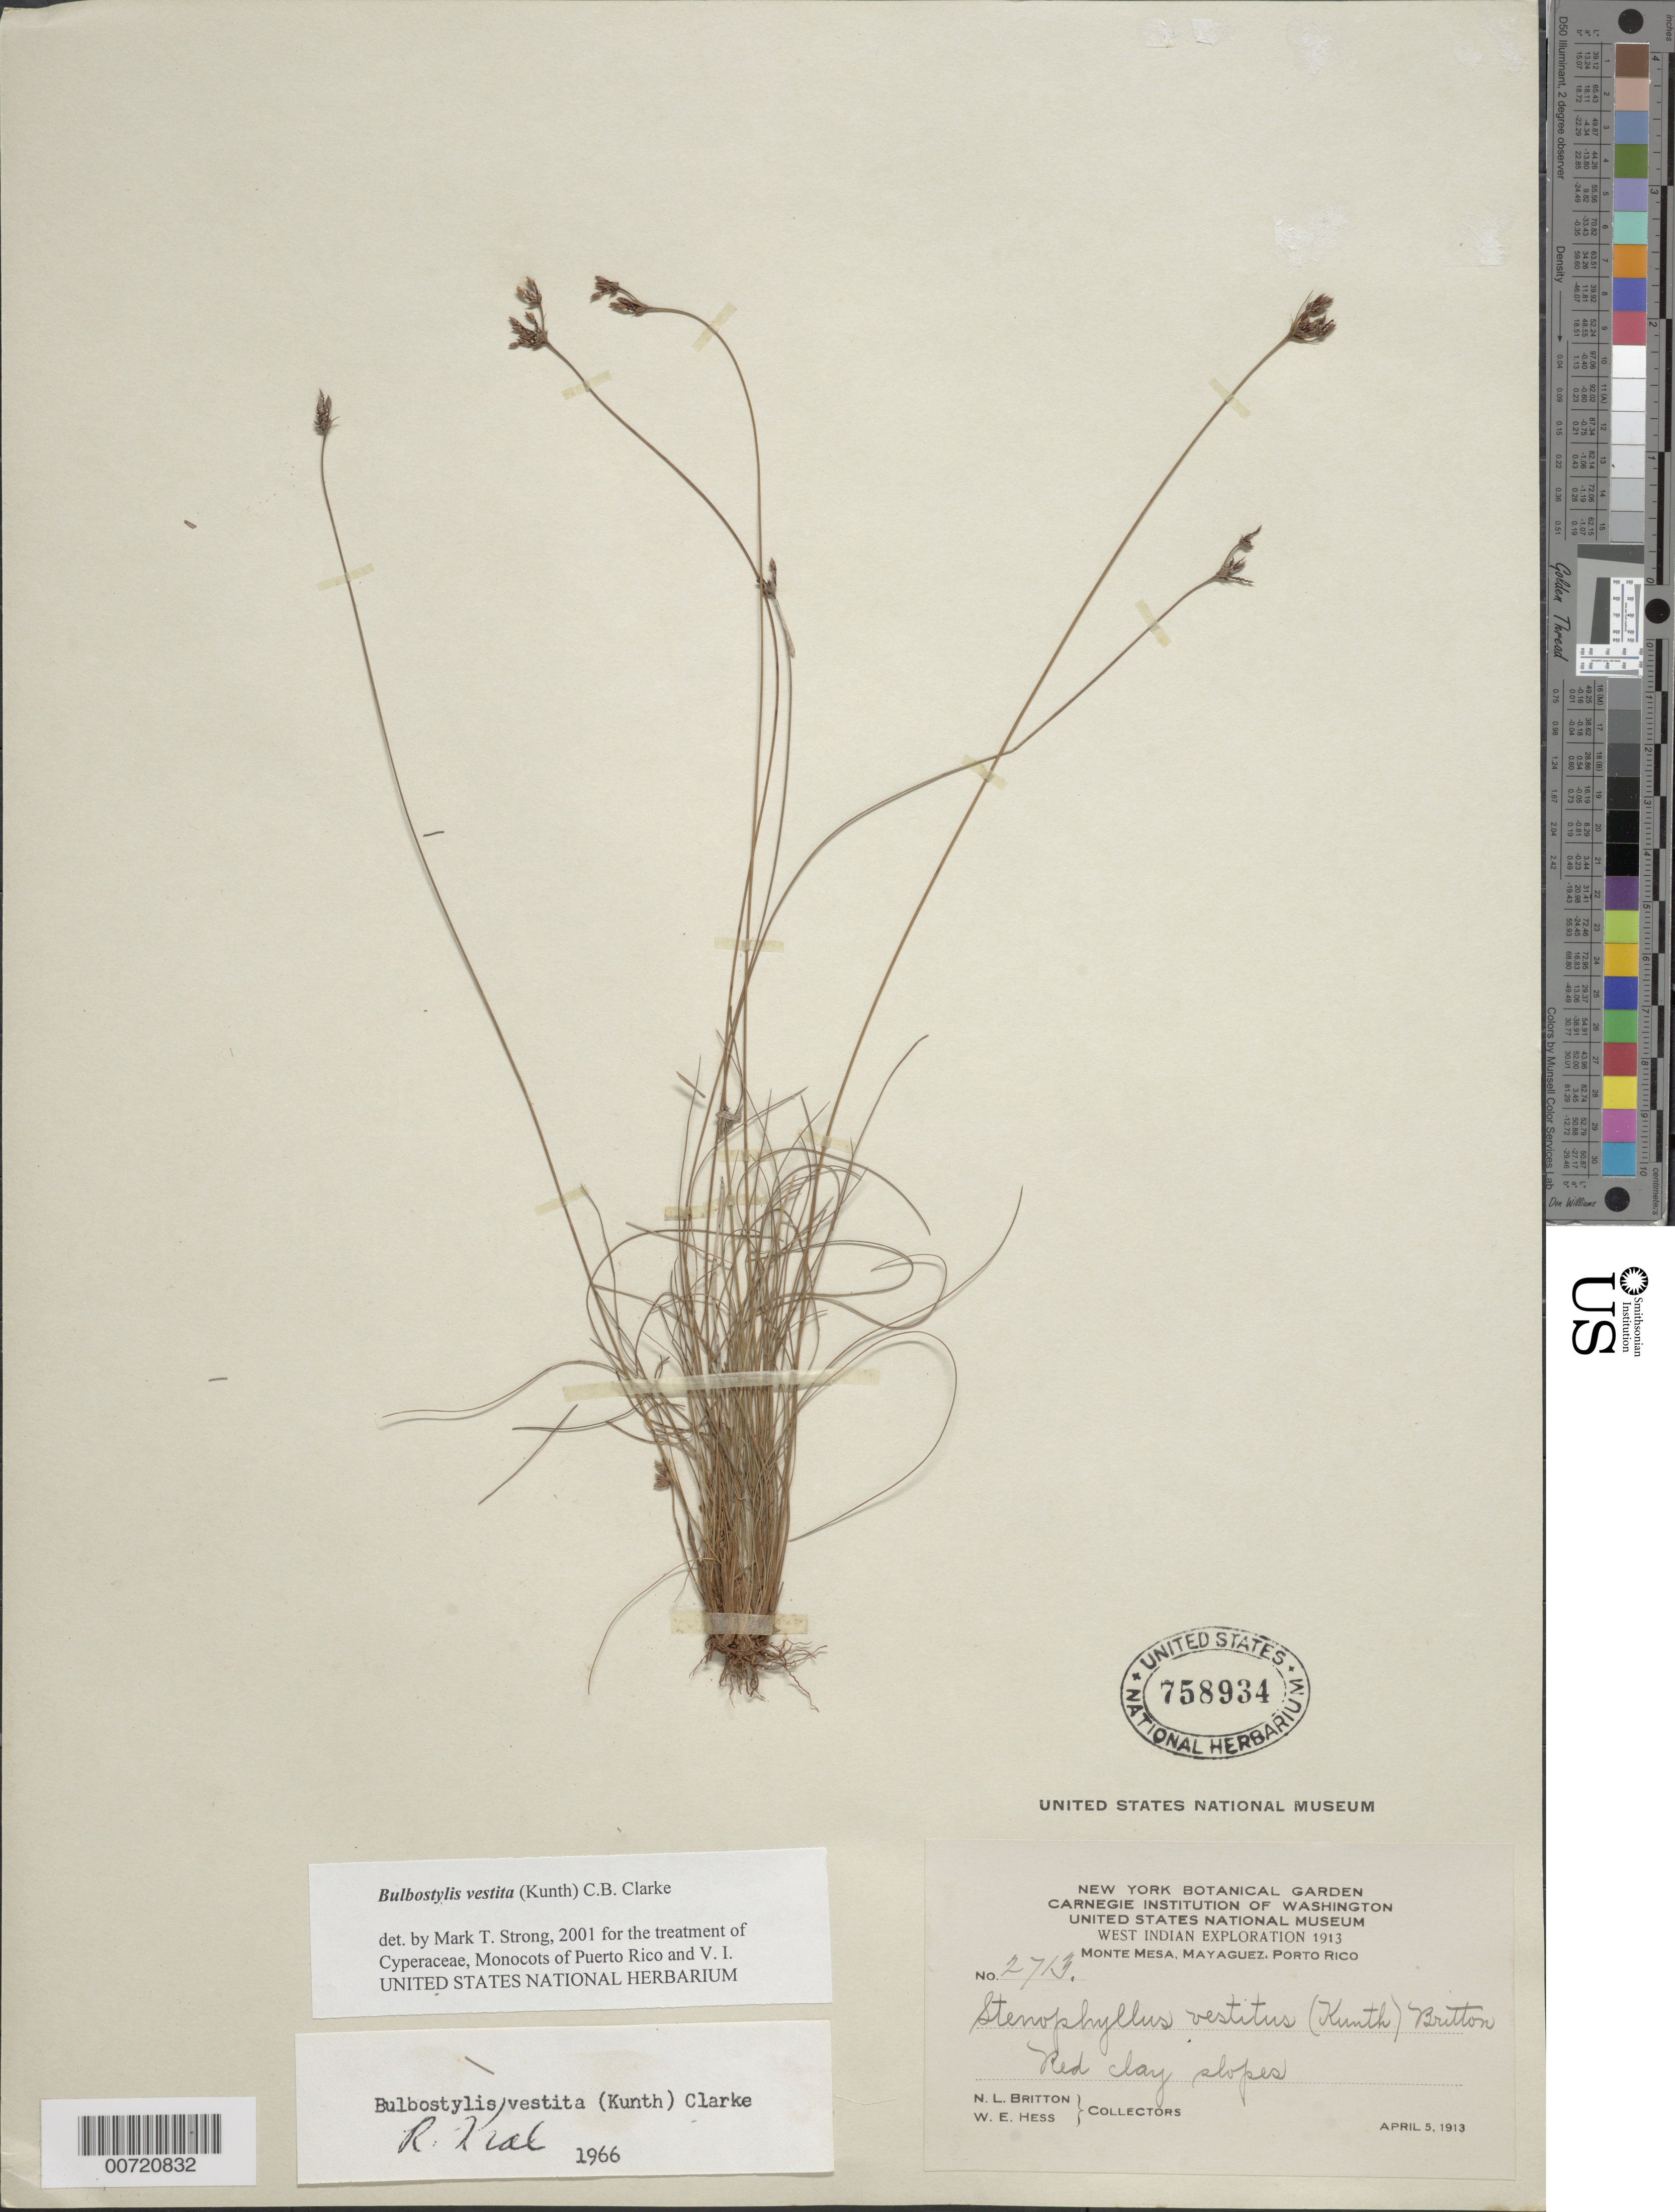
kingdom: Plantae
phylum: Tracheophyta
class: Liliopsida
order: Poales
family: Cyperaceae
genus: Bulbostylis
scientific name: Bulbostylis vestita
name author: (Kunth) C.B. Clarke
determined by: Strong, M. T., (US), Smithsonian Institution - National Museum of Natural History (UNITED STATES)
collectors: N. Britton & W. Hess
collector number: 2713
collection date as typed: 05 Apr 1913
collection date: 1913-04-05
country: Puerto Rico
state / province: Mayagüez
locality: Mayagüez: Monte Mesa.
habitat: Red clay slopes.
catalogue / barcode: US 758934